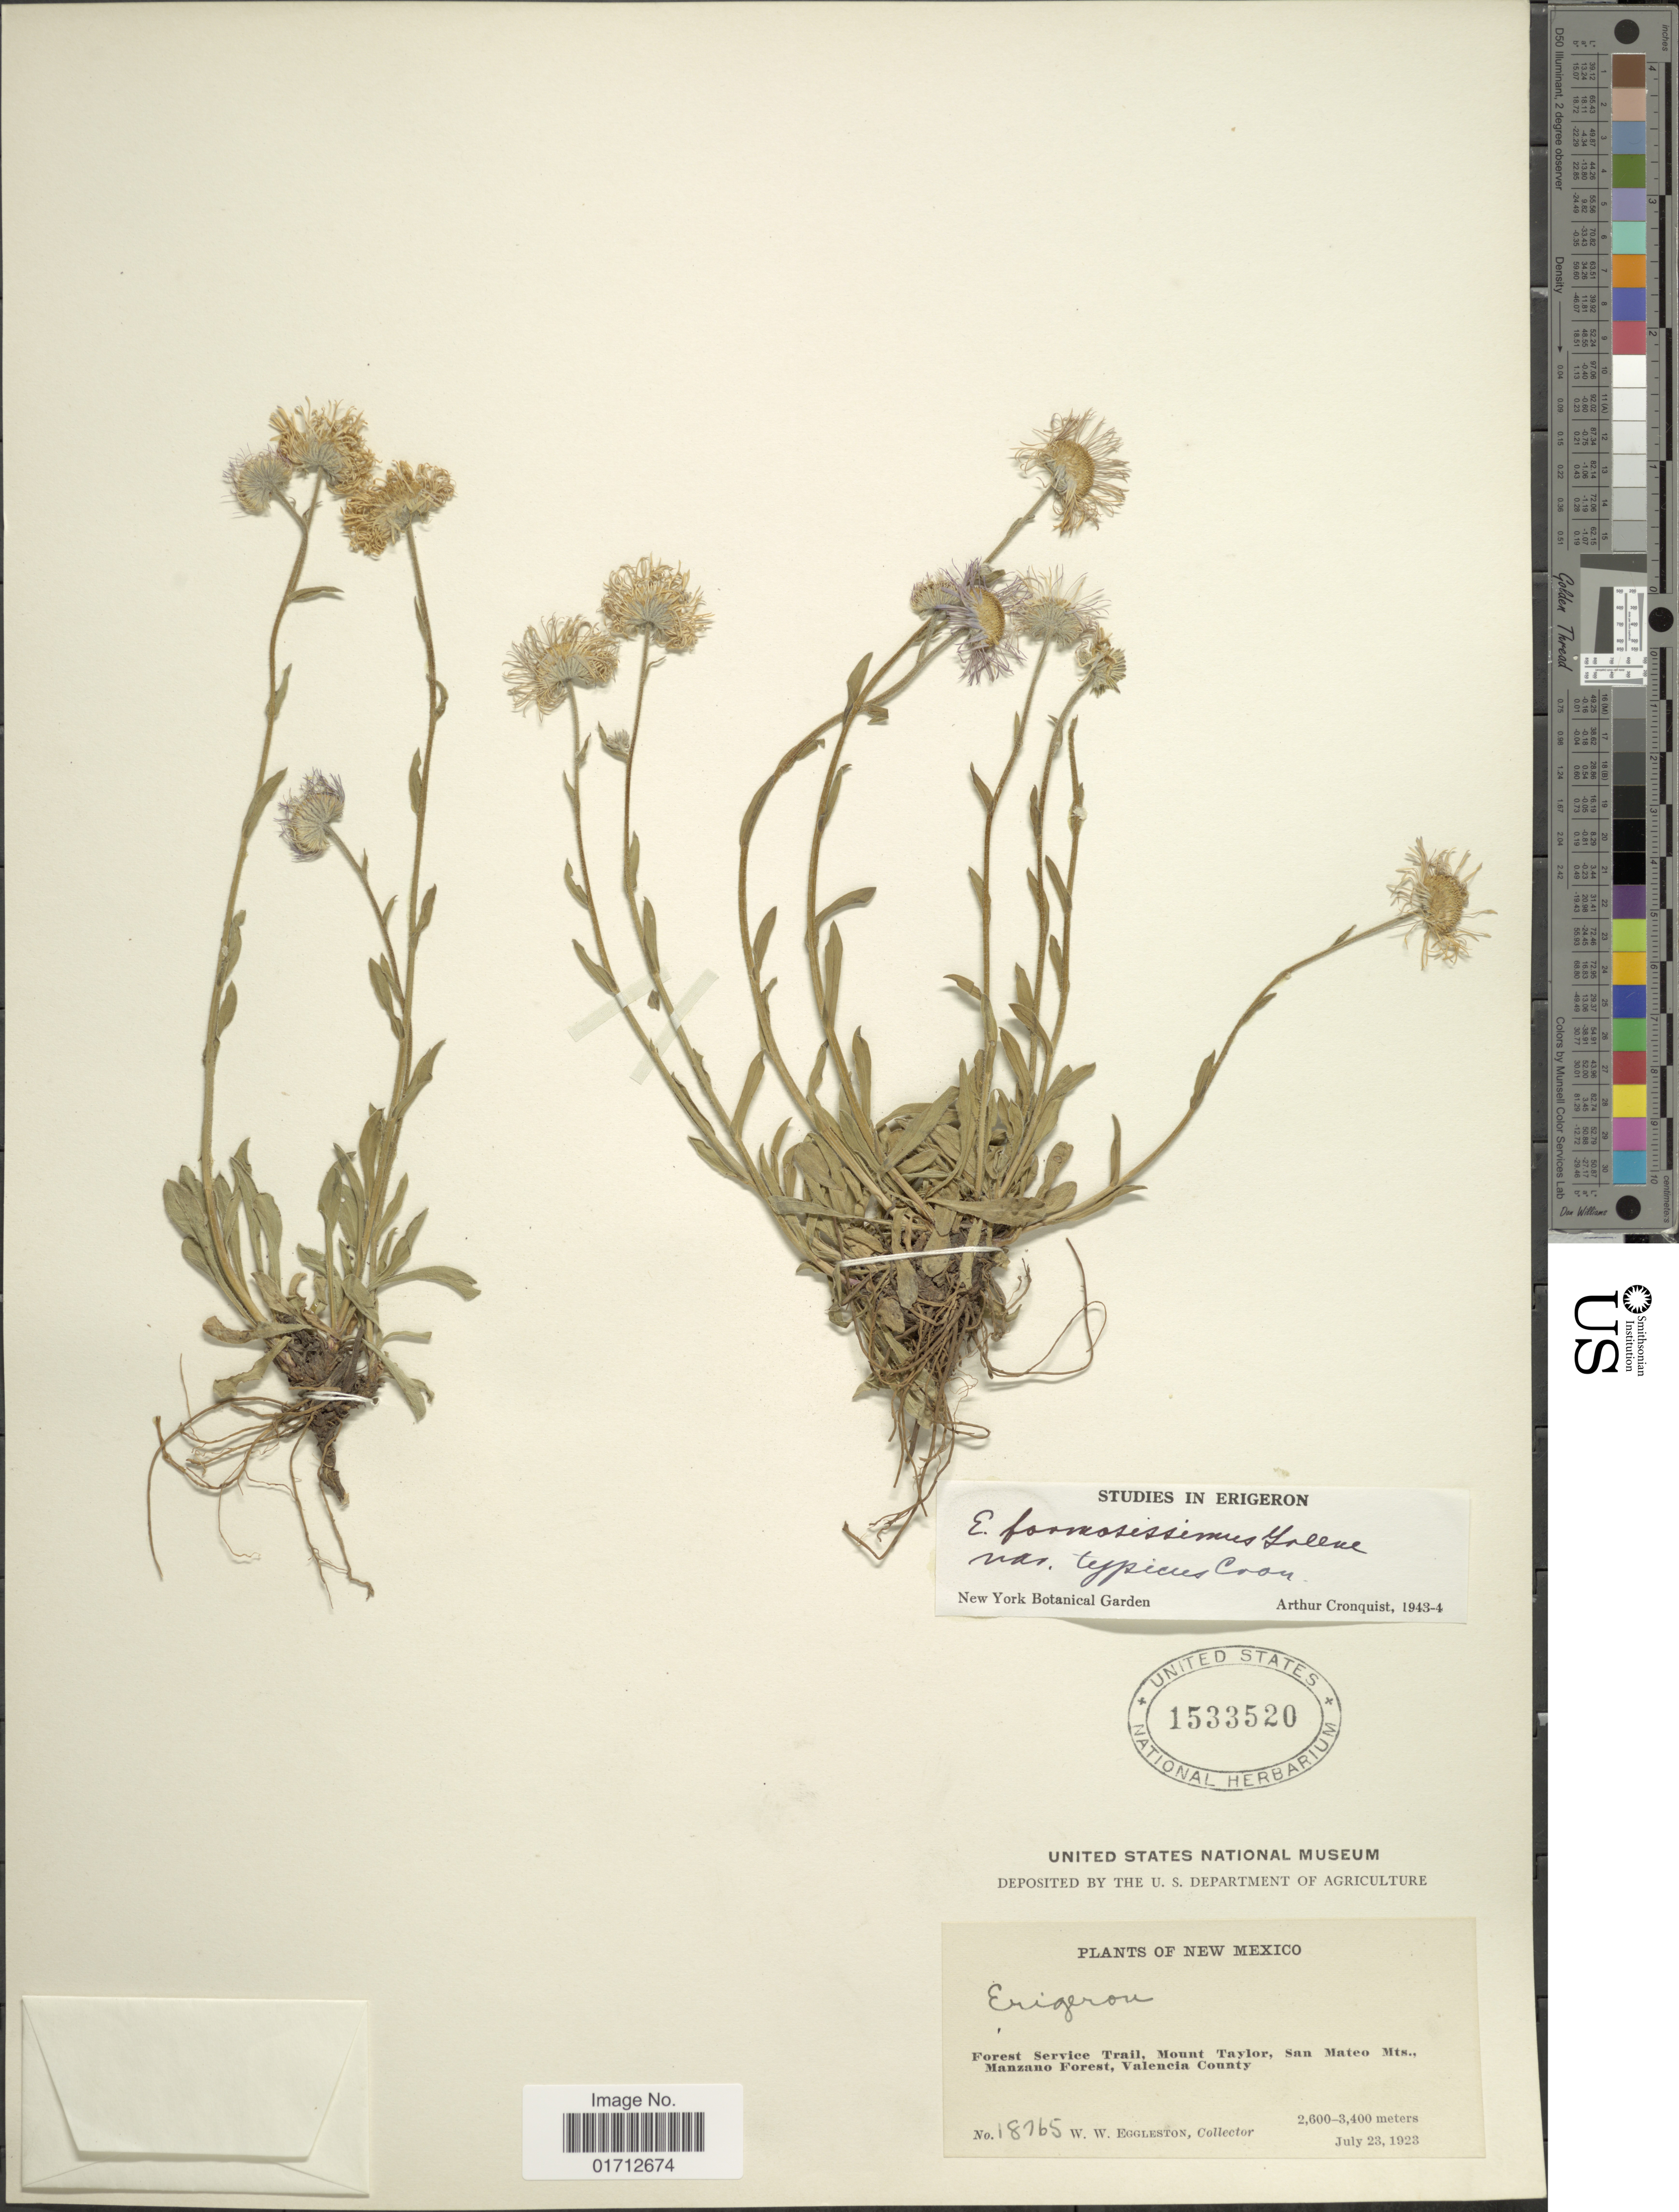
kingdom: Plantae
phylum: Tracheophyta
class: Magnoliopsida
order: Asterales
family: Asteraceae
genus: Erigeron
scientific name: Erigeron formosissimus var. viscidus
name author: (Rydb.) Cronq.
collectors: W. W. Eggleston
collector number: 18765*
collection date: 1923-07-23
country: United States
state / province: New Mexico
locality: Forest Service Trail, Mount Taylor, San Mateo, Mts., Manzano Forest, Valencia County.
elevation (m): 2600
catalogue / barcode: US 1533520